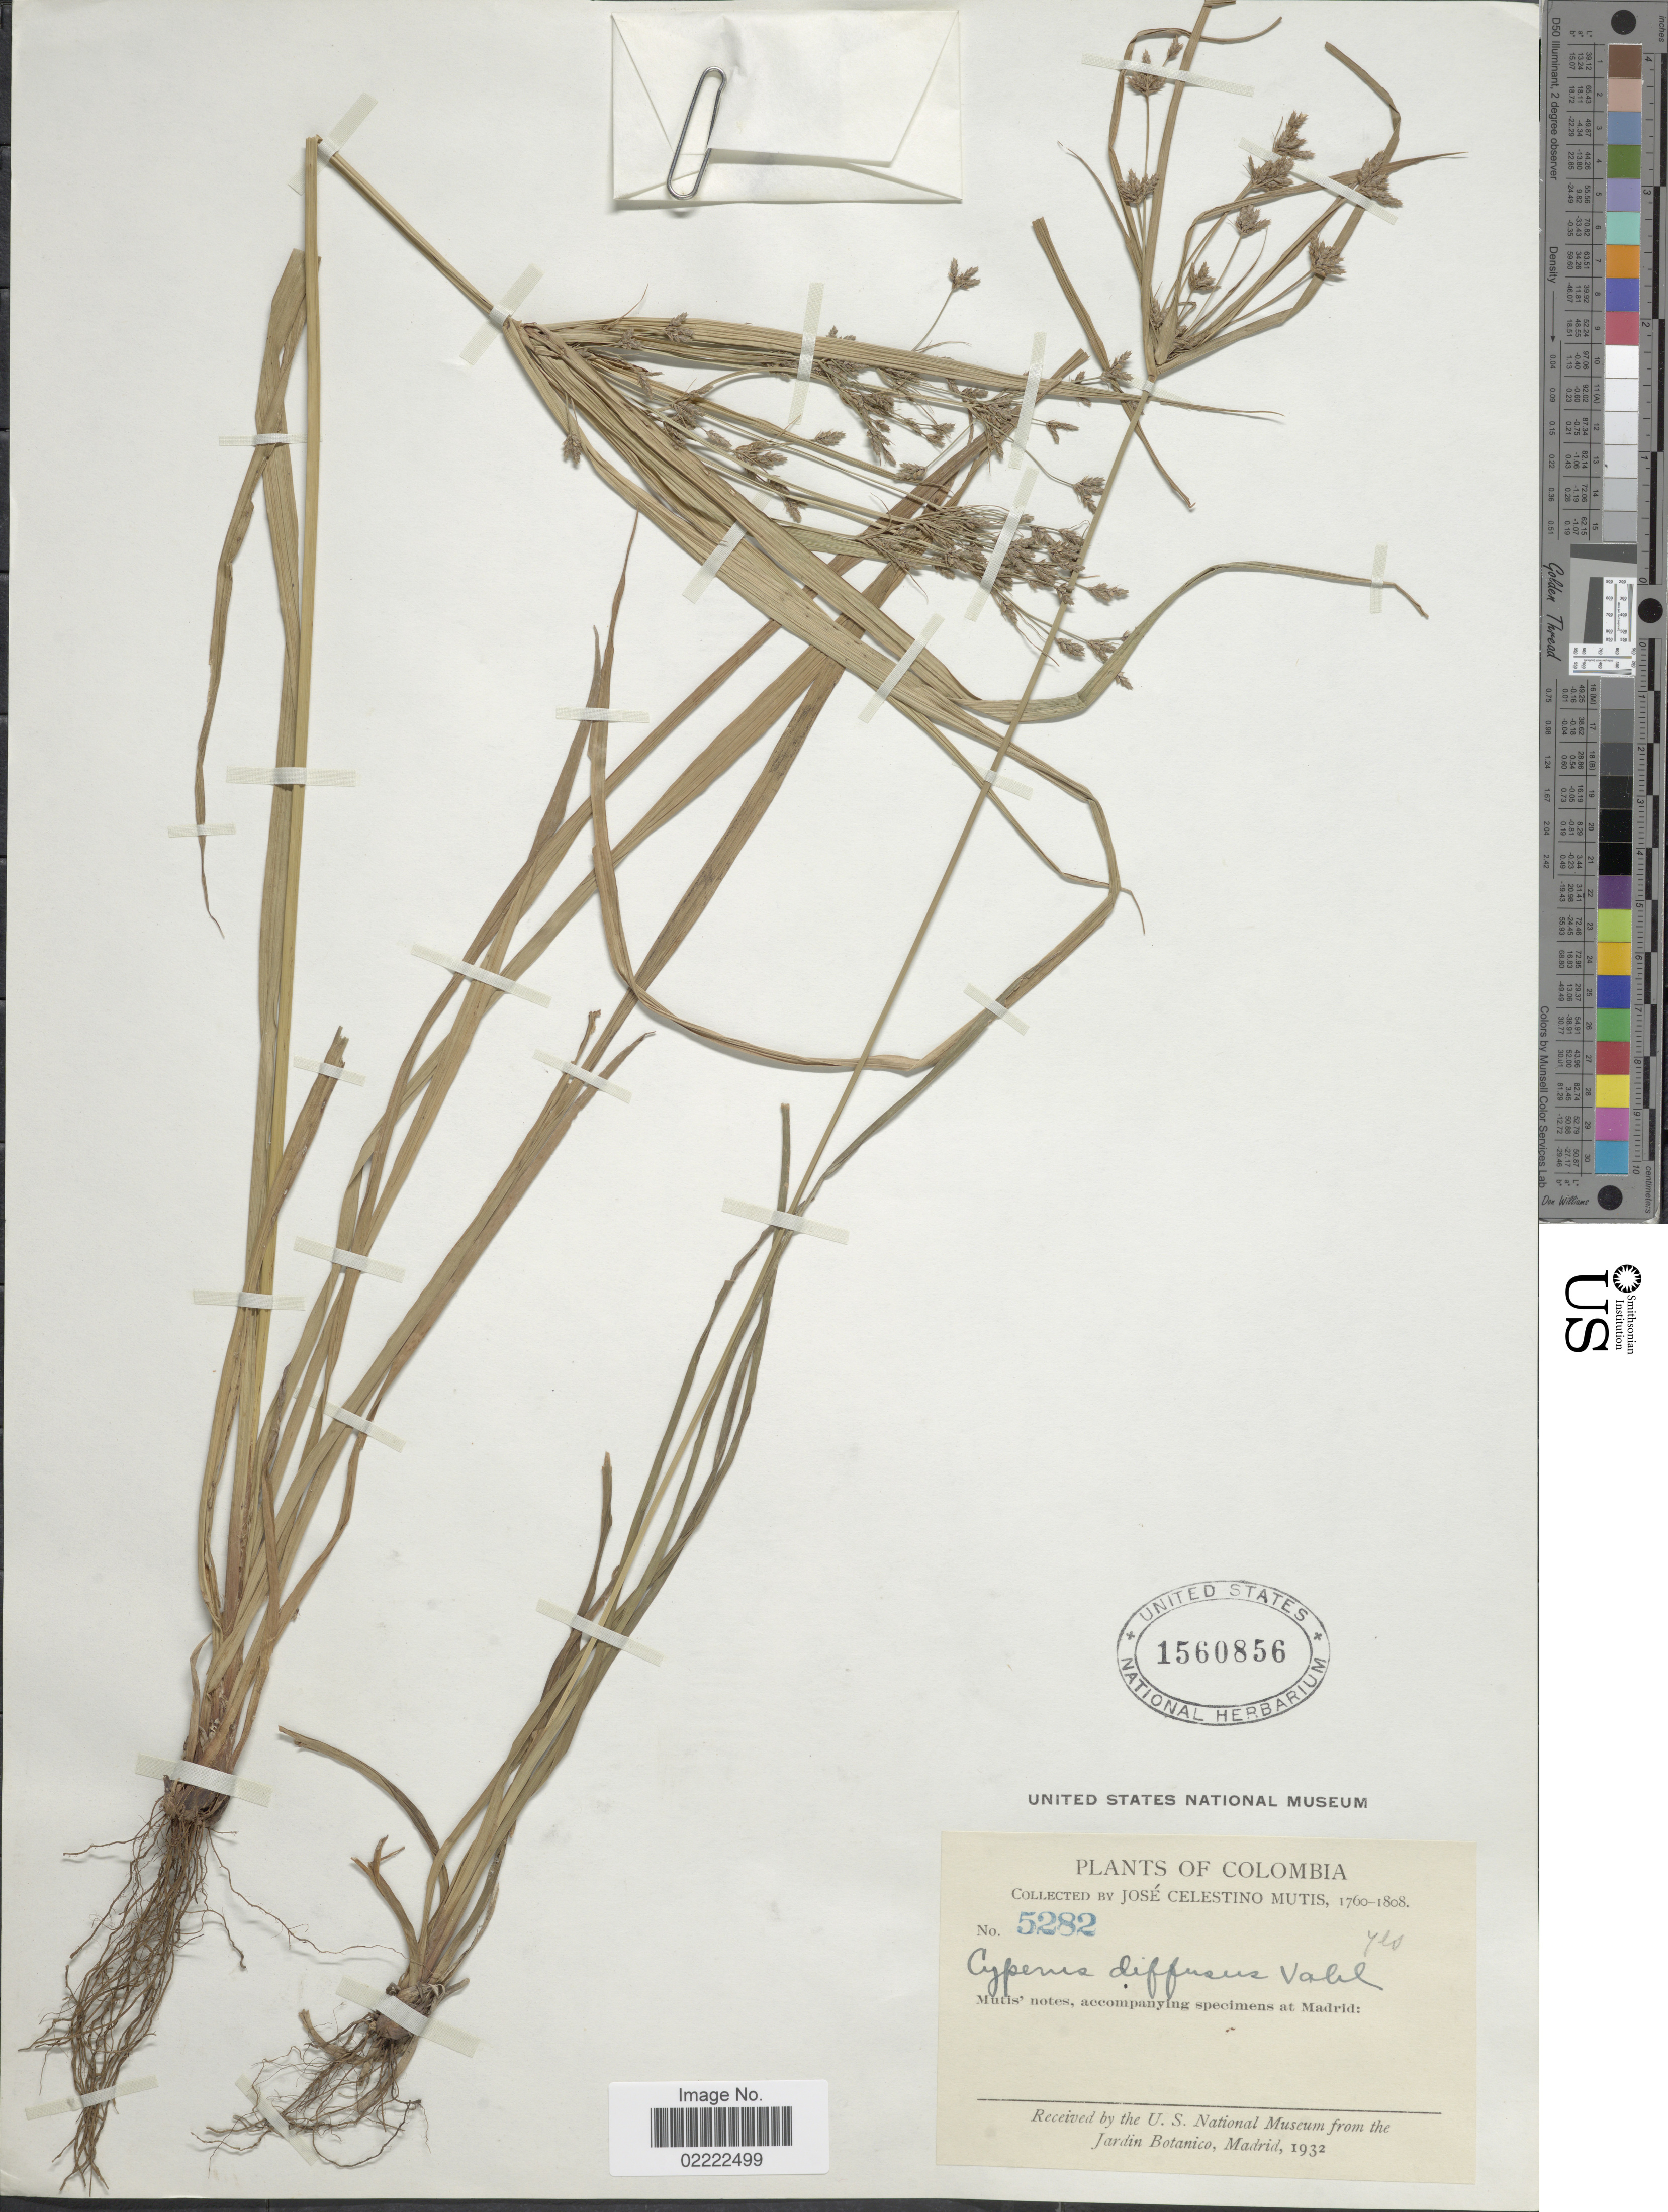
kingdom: Plantae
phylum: Tracheophyta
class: Liliopsida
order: Poales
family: Cyperaceae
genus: Cyperus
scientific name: Cyperus laxus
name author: Lam.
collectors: J. C. B. Mutis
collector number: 5282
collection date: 1760/1808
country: Colombia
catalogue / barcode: US 1560856